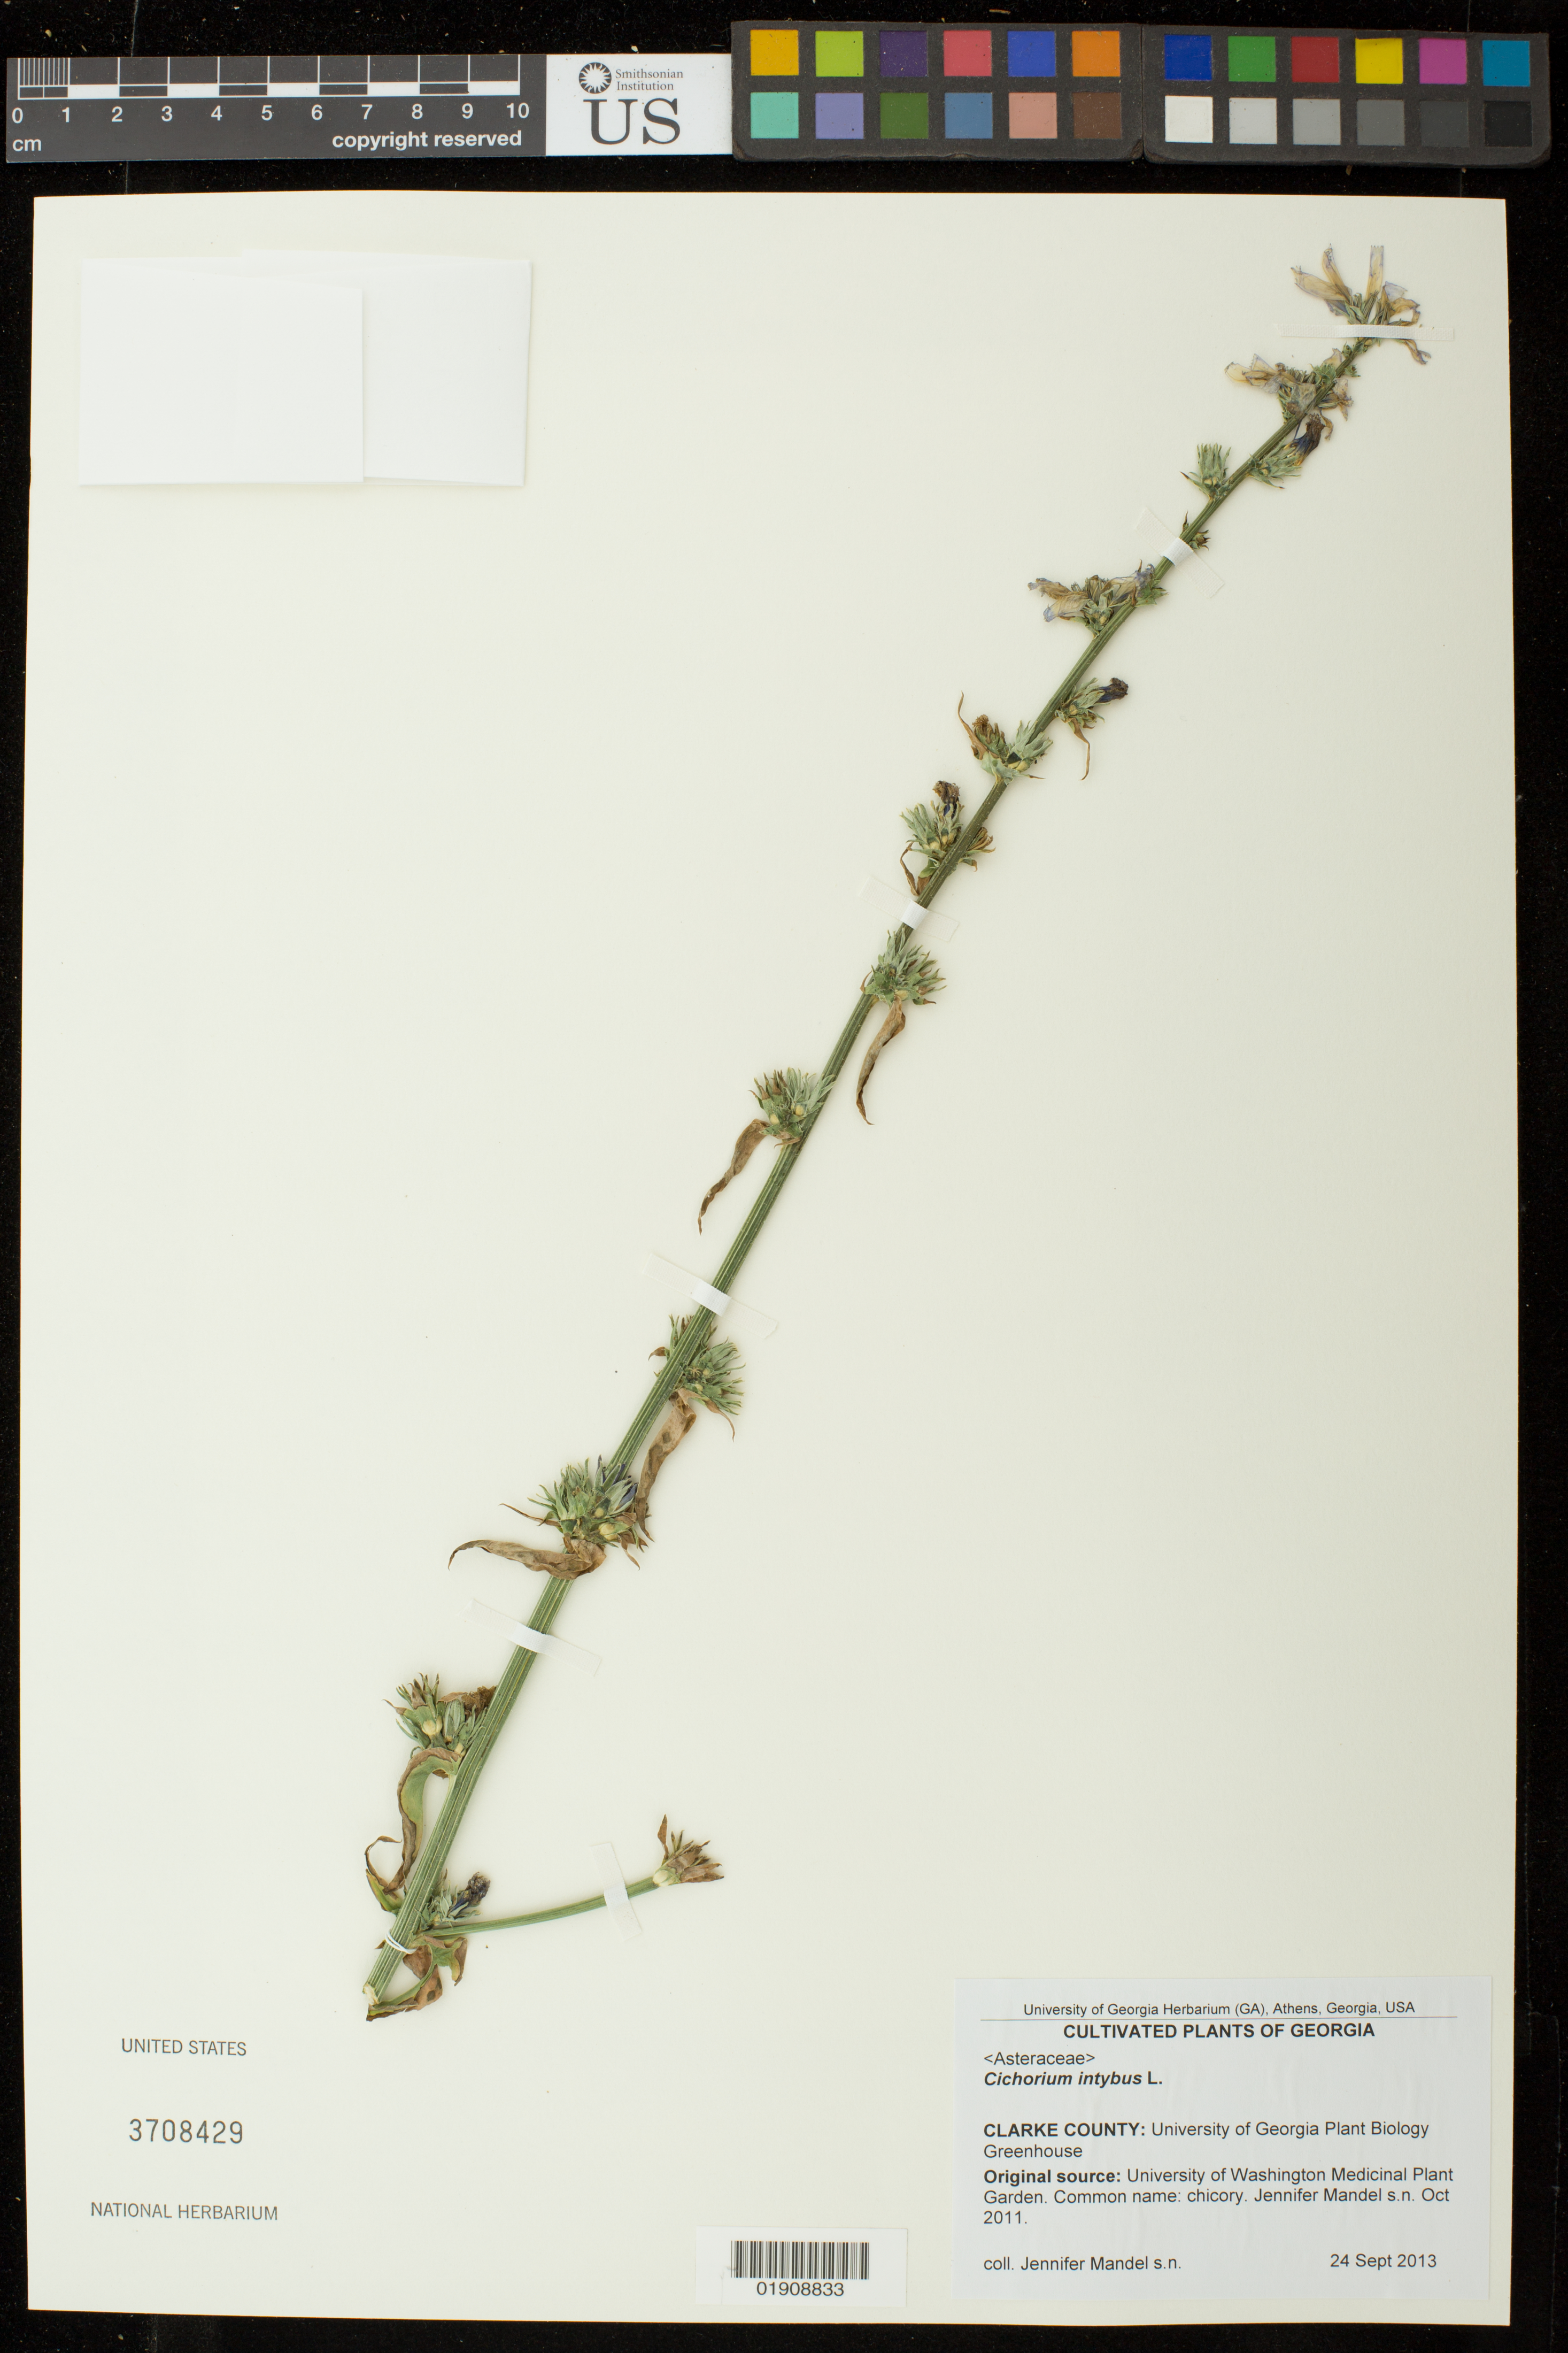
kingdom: Plantae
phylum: Tracheophyta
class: Magnoliopsida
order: Asterales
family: Asteraceae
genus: Cichorium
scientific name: Cichorium intybus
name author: L.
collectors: J. Mandel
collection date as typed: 3 December 2013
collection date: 2013-12-03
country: United States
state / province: Georgia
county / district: Clarke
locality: University of Georgia Plant Biology Greenhouse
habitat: Orig source: Univ. of Washington Medicinal Plant Garden, Jennifer Mendel s.n. Oct 2011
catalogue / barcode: US 3708429